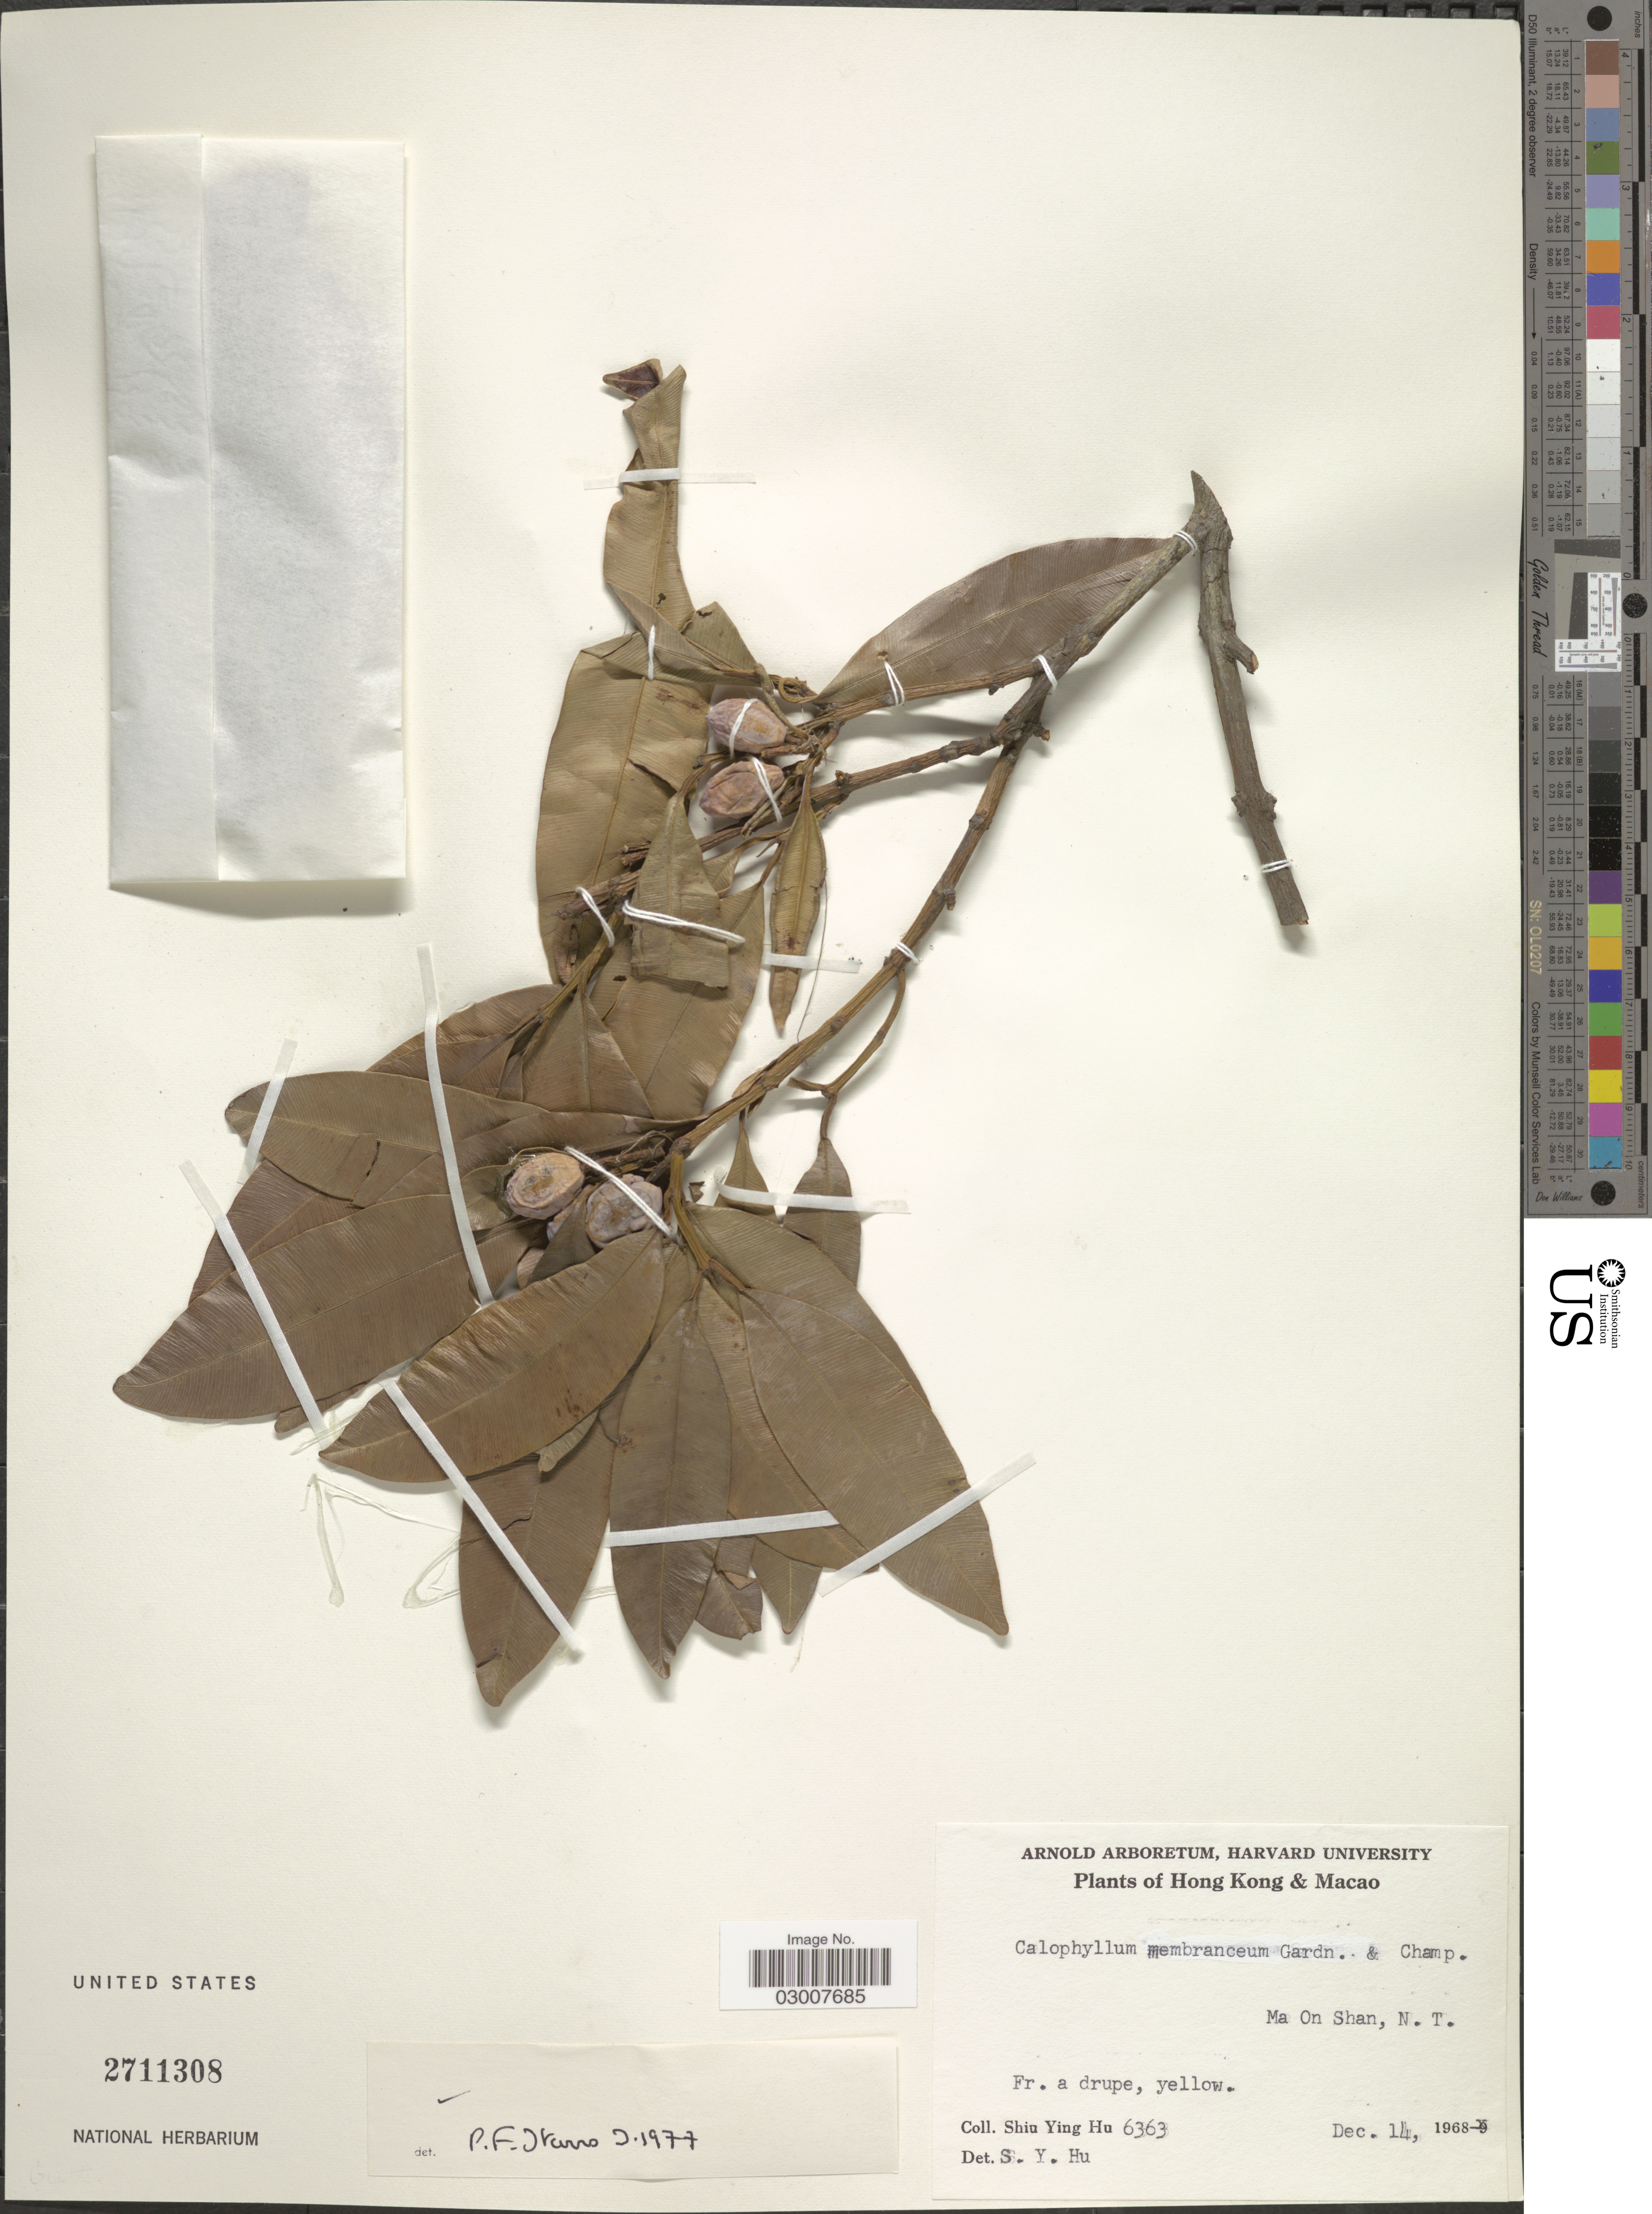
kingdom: Plantae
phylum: Tracheophyta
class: Magnoliopsida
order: Malpighiales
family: Calophyllaceae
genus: Calophyllum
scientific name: Calophyllum membranaceum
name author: Gardner & Champ.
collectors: S. Y. Hu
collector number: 6363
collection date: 1968-12-14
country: China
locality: Hong Kong & Macao. Ma On Shan, N. T.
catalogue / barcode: US 2711308